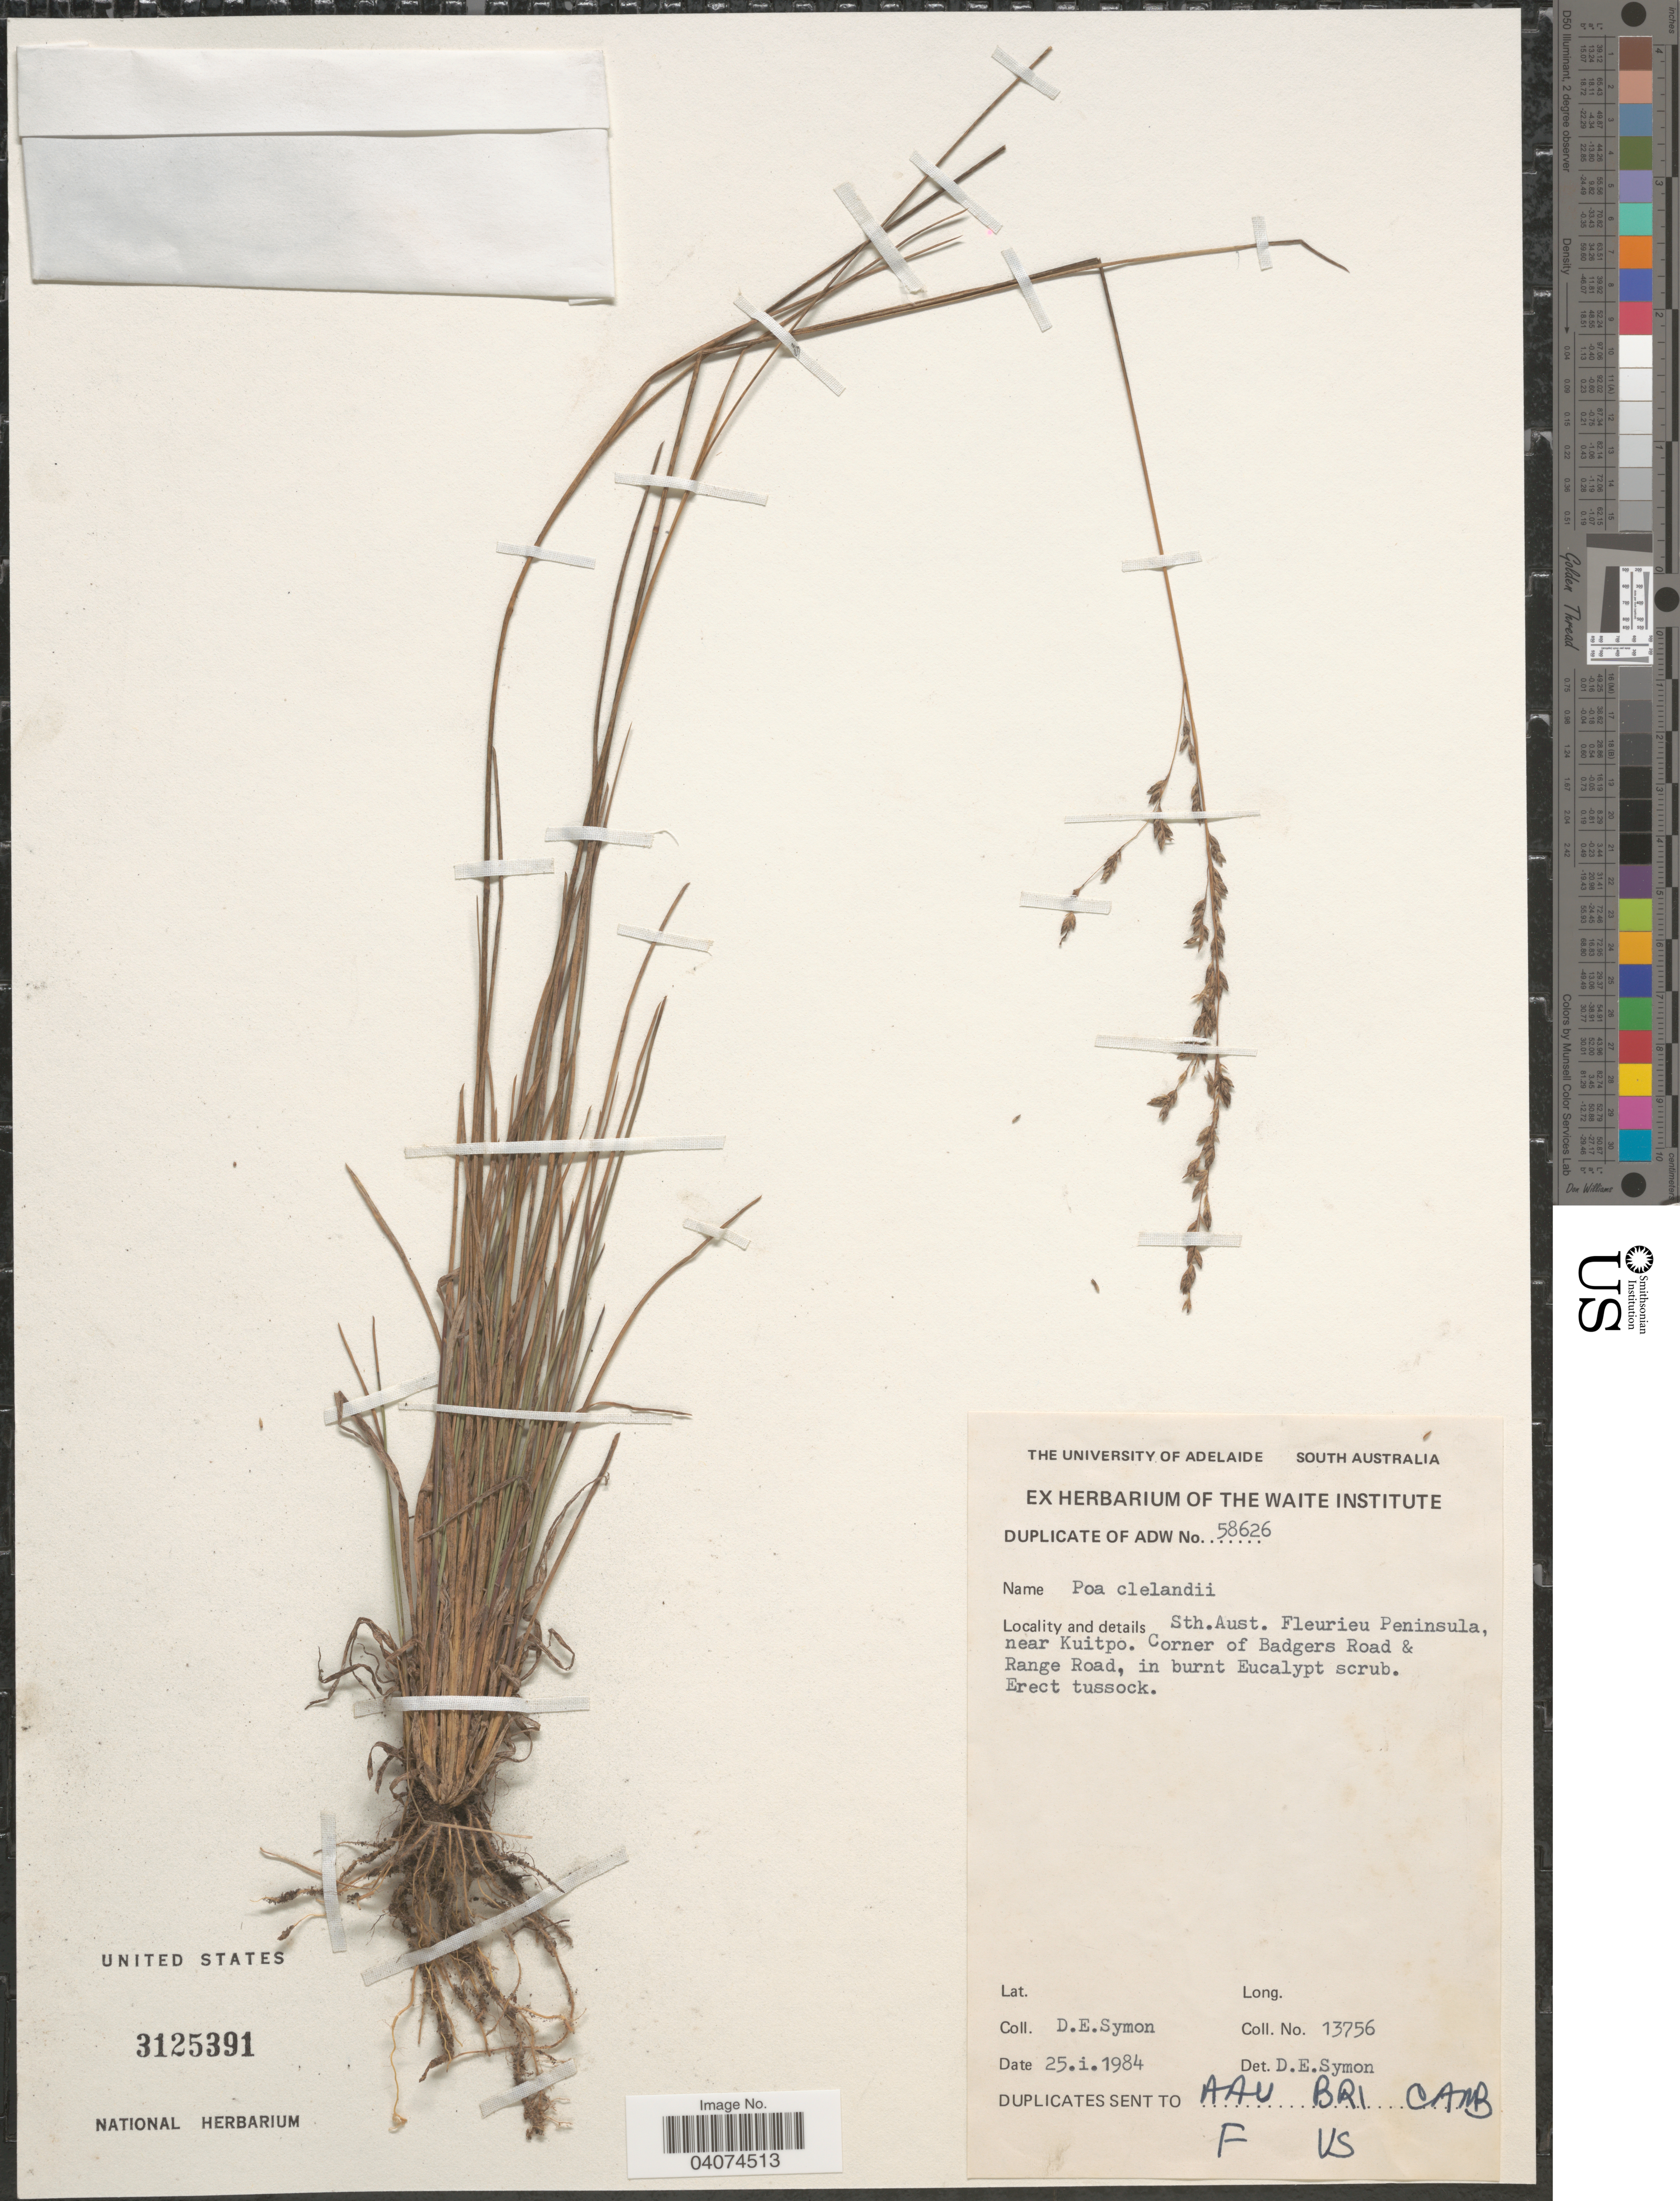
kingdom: Plantae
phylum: Tracheophyta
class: Liliopsida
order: Poales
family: Poaceae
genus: Poa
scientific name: Poa clelandii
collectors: D. Symon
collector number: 13756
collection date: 1984-01-25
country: Australia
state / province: South Australia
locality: Fleurieu Peninsula, near Kuitpo. Corner of Badgers Road & Range Road, in burnt Eucalypt scrub.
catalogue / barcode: US 3125391